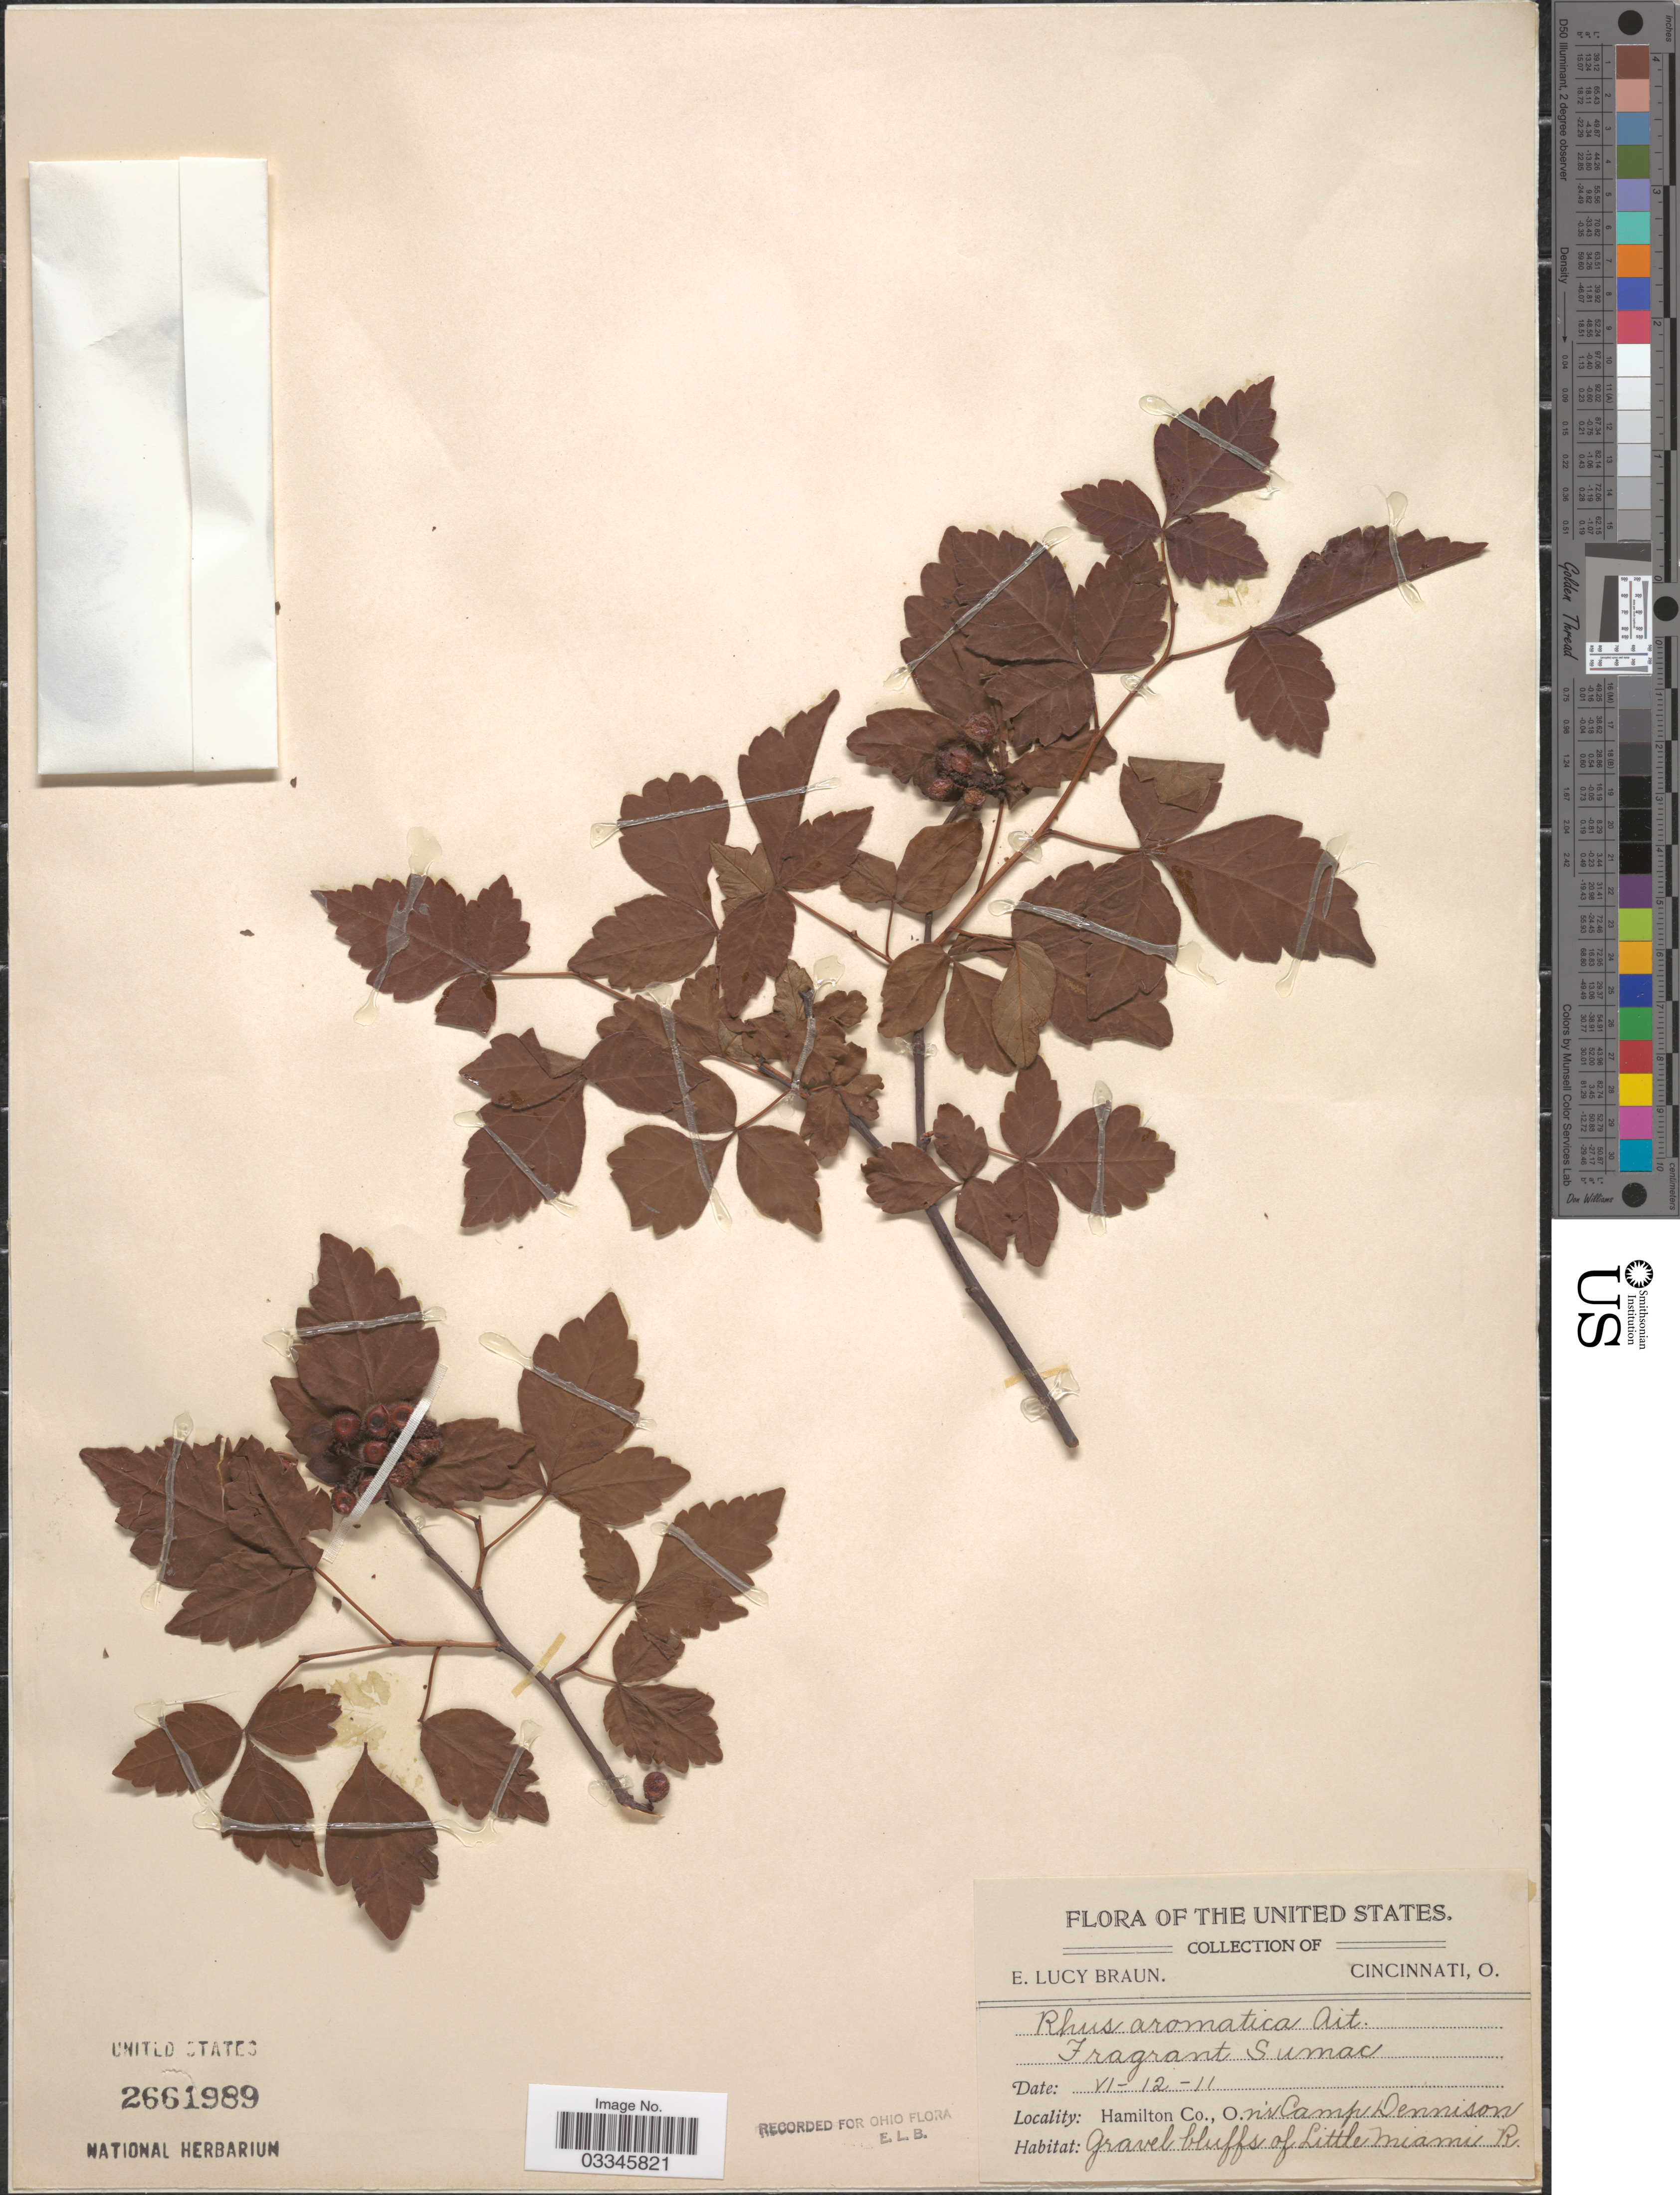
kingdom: Plantae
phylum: Tracheophyta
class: Magnoliopsida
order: Sapindales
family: Anacardiaceae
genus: Rhus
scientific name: Rhus crenata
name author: Thunb.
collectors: E. L. Braun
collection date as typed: Transcribed d/m/y: 12/6/11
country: United States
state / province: Ohio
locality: Hamilton Co., n'r Camp Dennison, gravel bluffs of Little Miami R.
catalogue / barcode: US 2661989